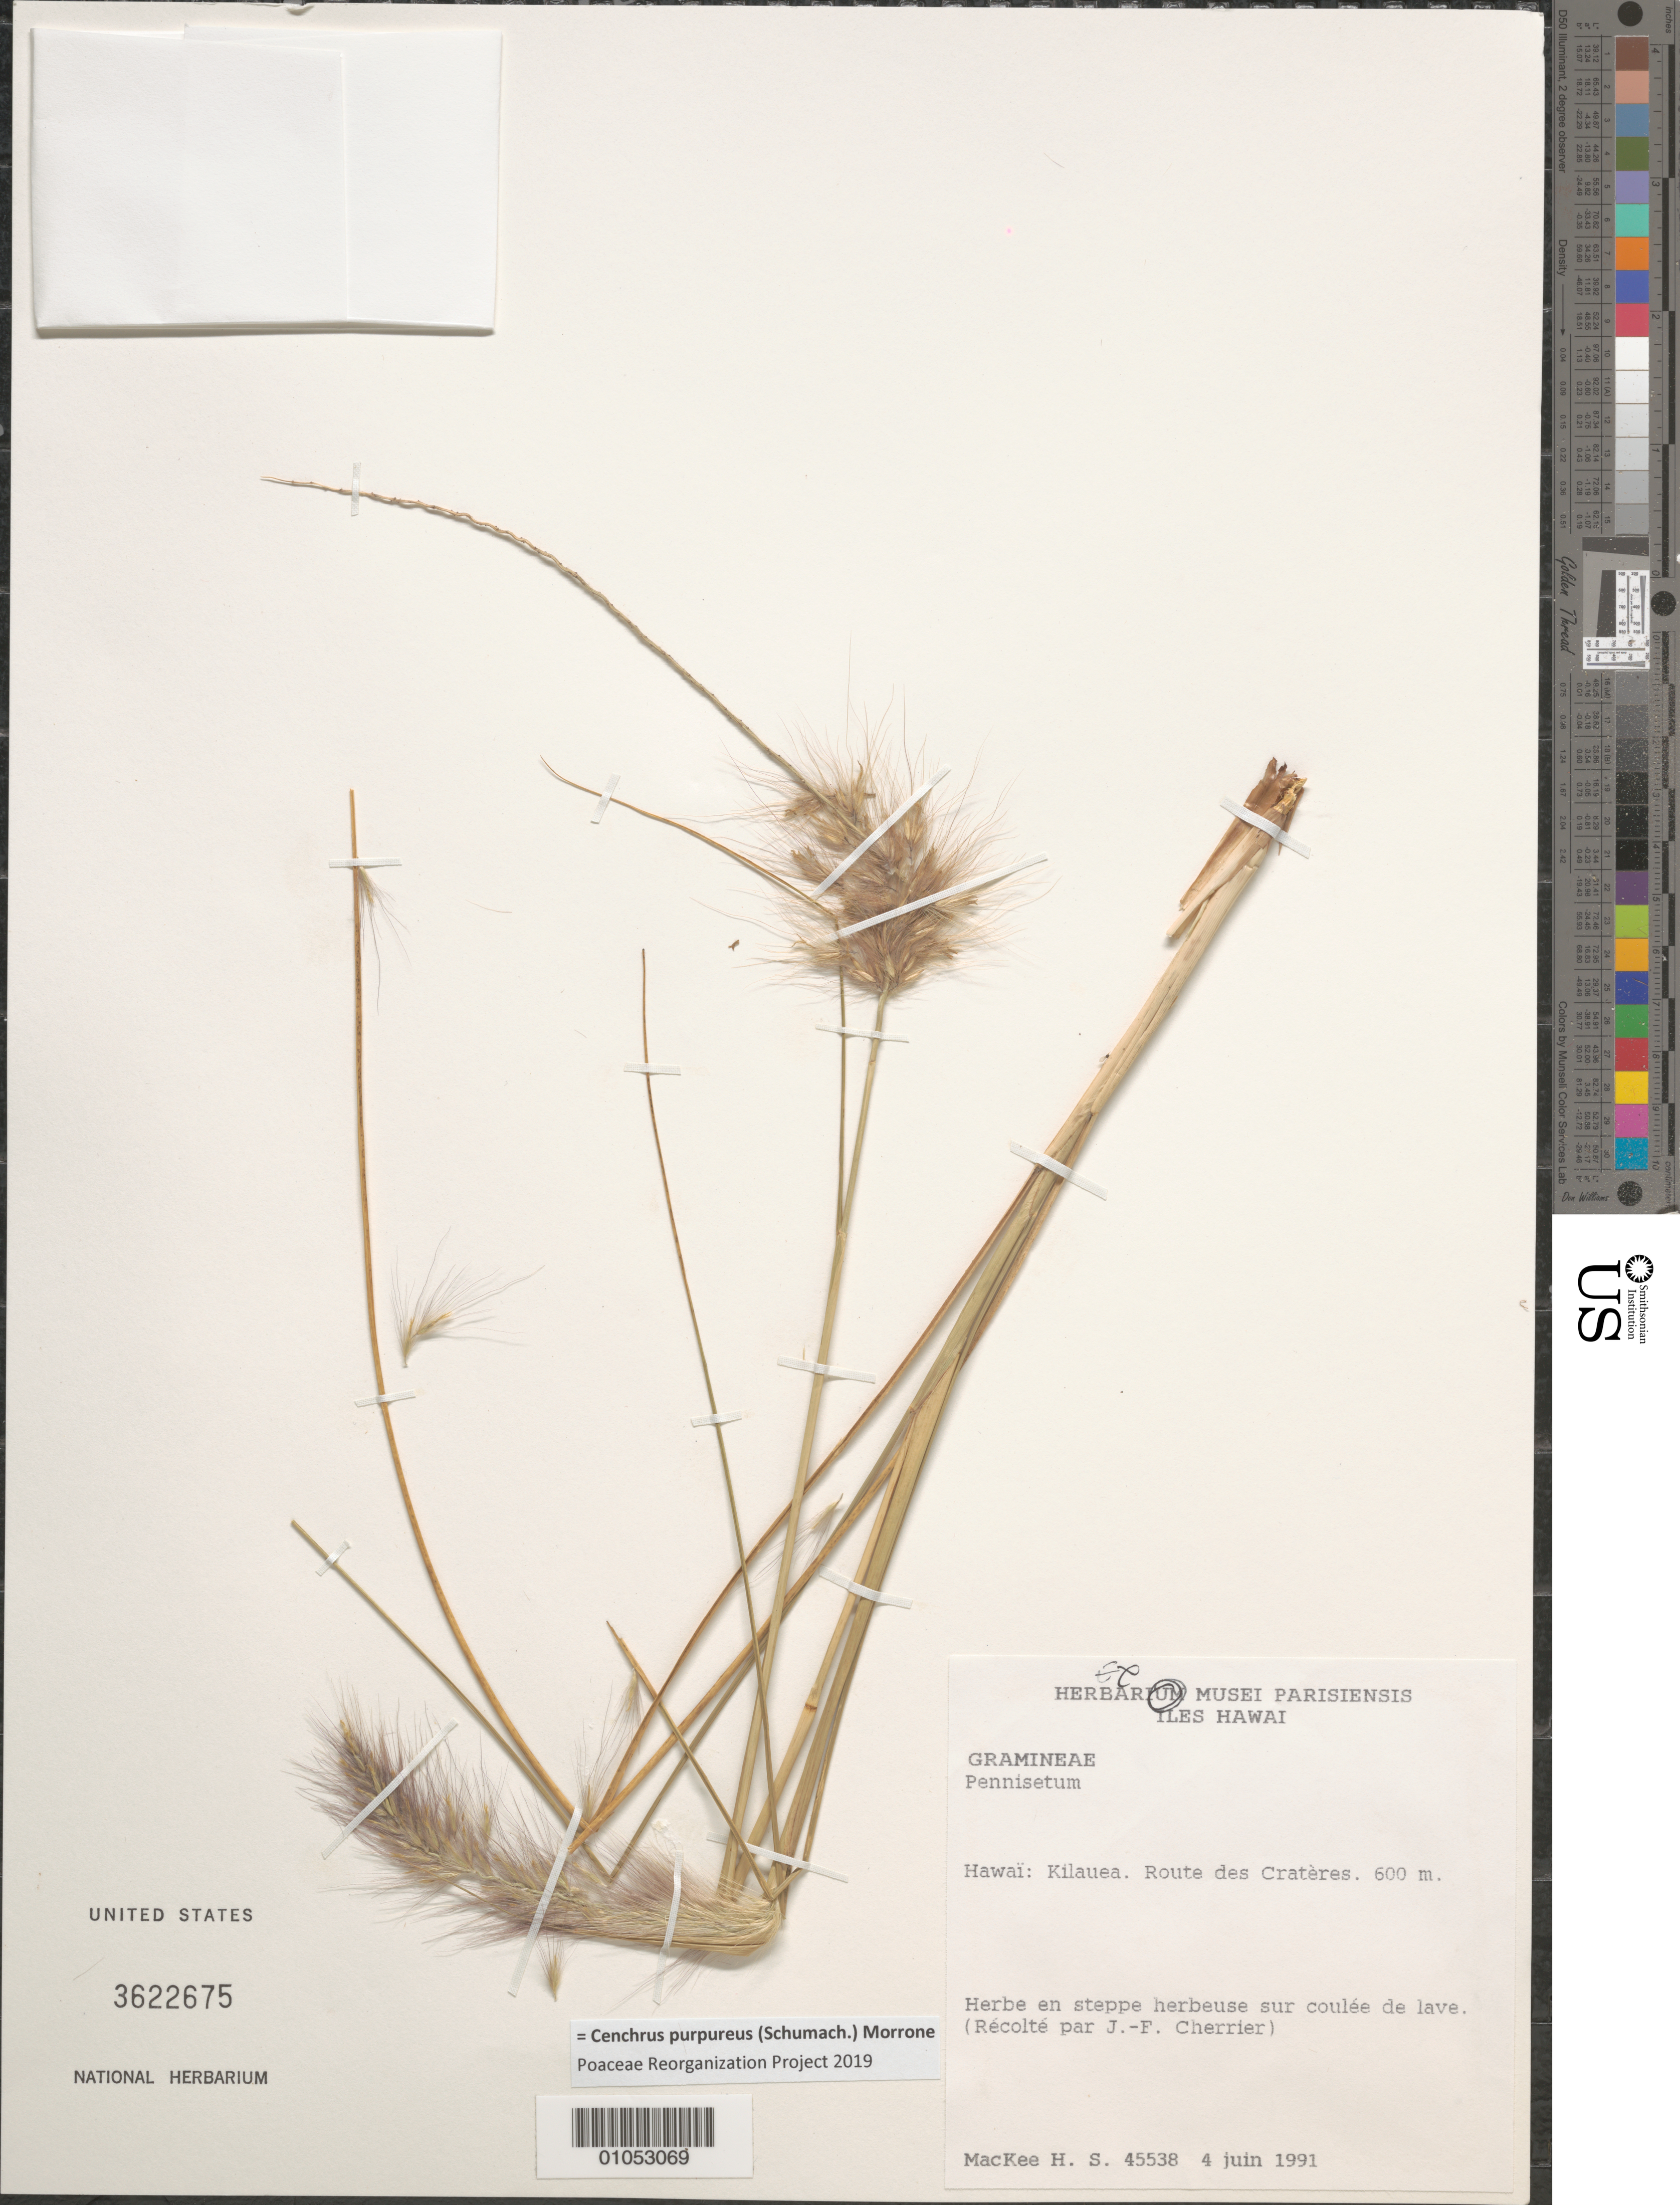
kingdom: Plantae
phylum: Tracheophyta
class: Liliopsida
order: Poales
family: Poaceae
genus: Cenchrus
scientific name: Cenchrus setaceus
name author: (Forssk.) Morrone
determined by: Faccenda, K.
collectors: H. Mackee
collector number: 45538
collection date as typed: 4 Jun 1991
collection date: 1991-06-04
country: United States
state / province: Hawaii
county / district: Hawaii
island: Hawaii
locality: Kilauea, Route des Crateres.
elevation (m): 600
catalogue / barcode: US 3622675